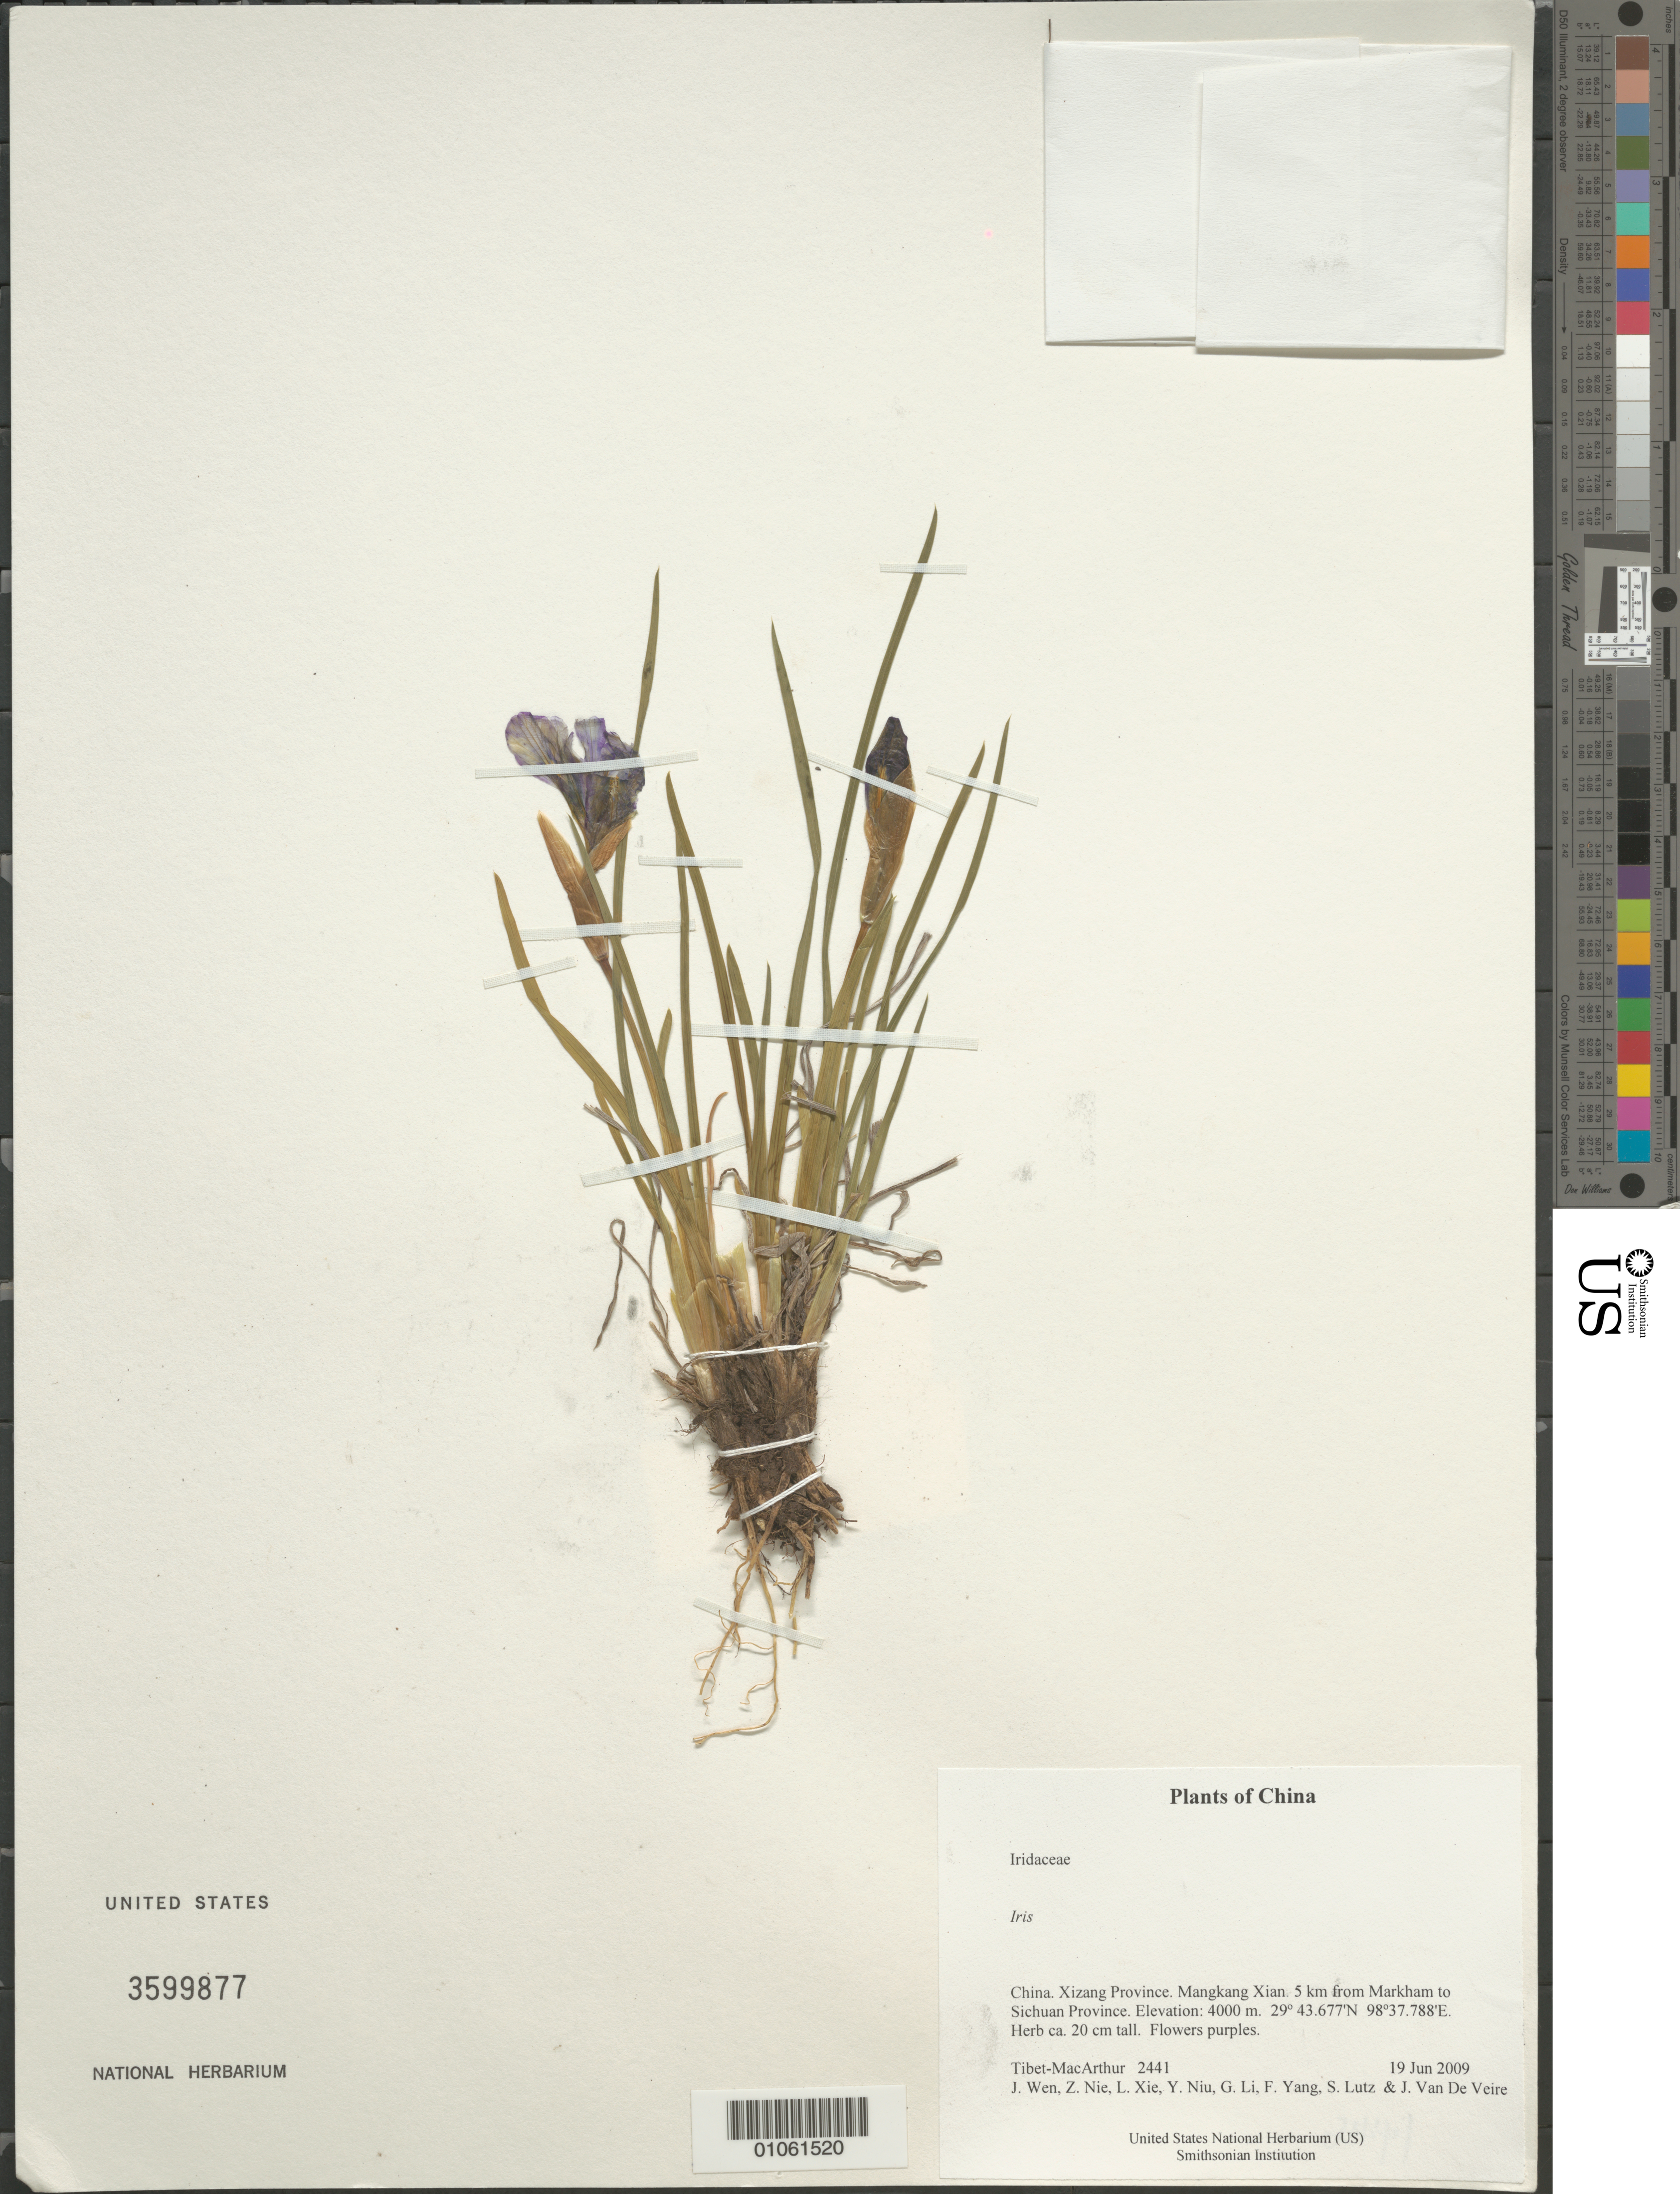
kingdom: Plantae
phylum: Tracheophyta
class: Liliopsida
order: Asparagales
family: Iridaceae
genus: Iris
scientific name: Iris sp.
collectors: Tibet-MacArthur, J. Wen, Z. Nie, L. Xie, Y. Niu, G. Li, F. Yang, S. Lutz & J. Van De Veire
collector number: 2441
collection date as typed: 19 Jun 2009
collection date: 2009-06-19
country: China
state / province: Xizang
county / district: Mangkang Xian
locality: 5 km from Markham to Sichuan Province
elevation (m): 4000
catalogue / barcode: US 3599877